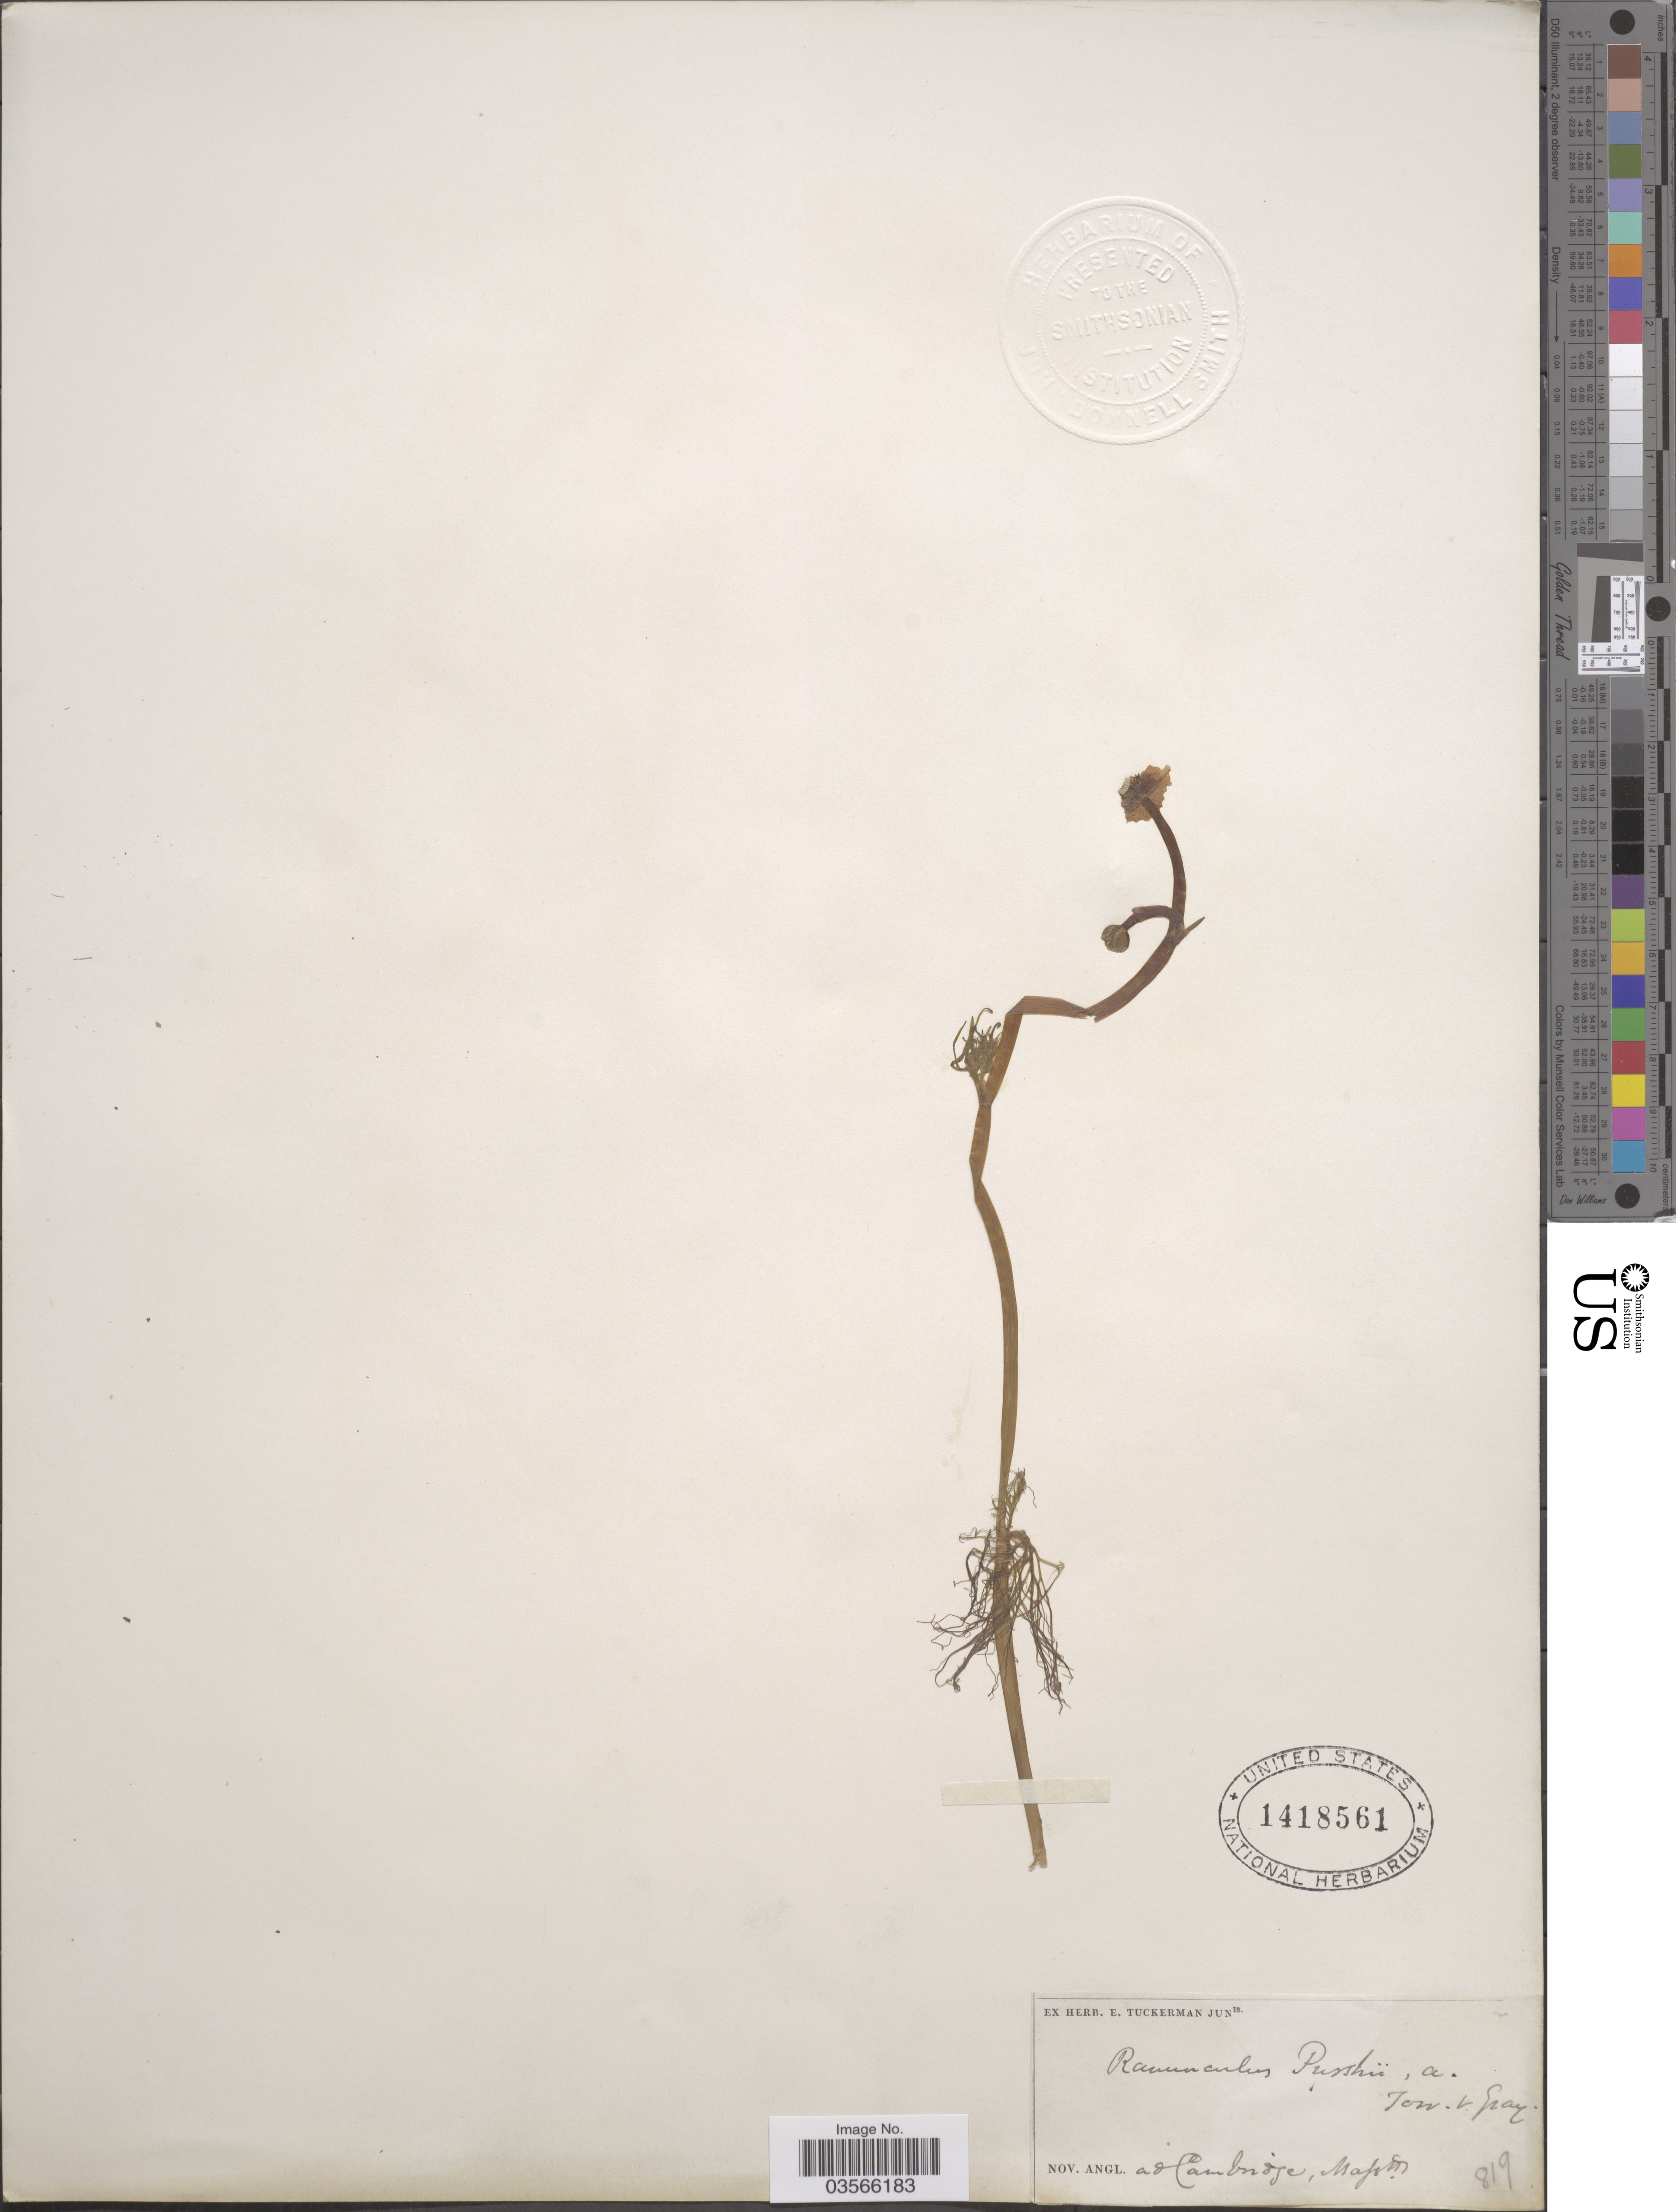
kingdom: Plantae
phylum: Tracheophyta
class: Magnoliopsida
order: Ranunculales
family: Ranunculaceae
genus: Ranunculus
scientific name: Ranunculus flabellaris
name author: Raf.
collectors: ex herb. E. Tuckerman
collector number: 819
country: United States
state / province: Massachusetts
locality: Nov. Angl. ad Cambridge.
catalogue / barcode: US 1418561